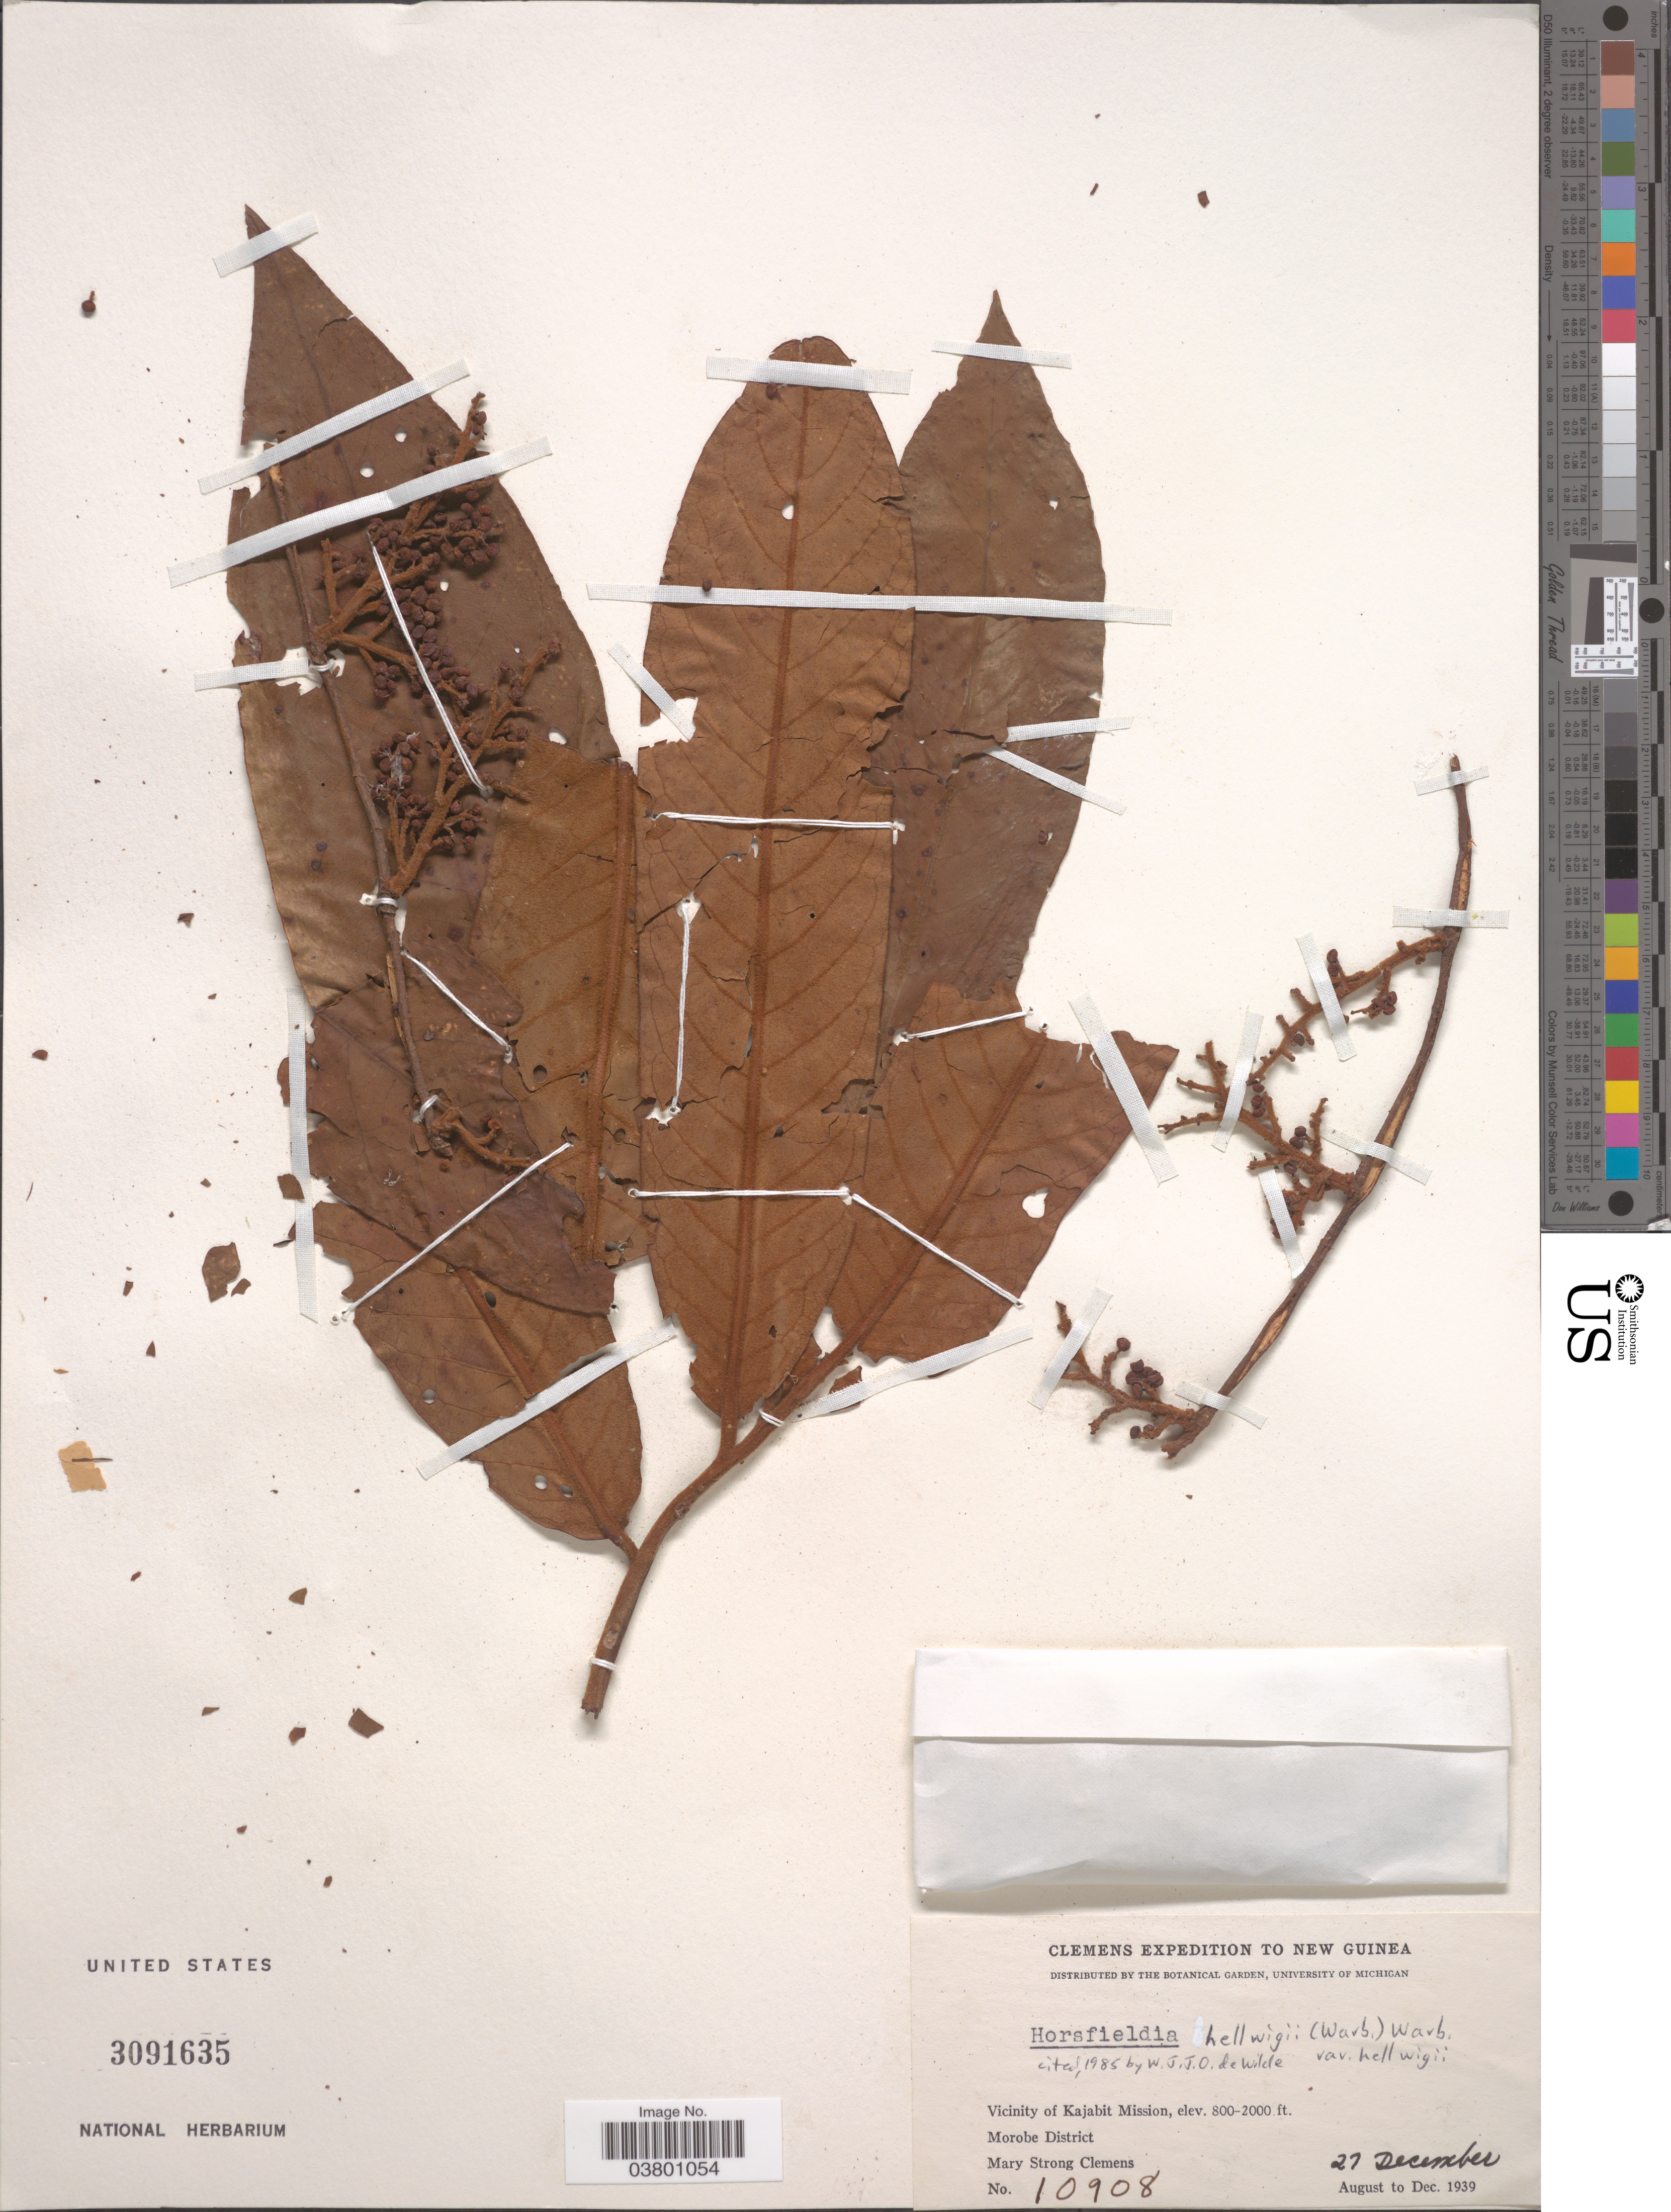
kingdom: Plantae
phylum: Tracheophyta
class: Magnoliopsida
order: Magnoliales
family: Myristicaceae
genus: Horsfieldia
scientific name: Horsfieldia hellwigii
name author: Warb.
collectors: M. S. Clemens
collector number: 10908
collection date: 1939-12-27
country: Papua New Guinea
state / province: Morobe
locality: New Guinea. Vicinity of Kajabit Mission. Morobe District.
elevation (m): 244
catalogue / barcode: US 3091635